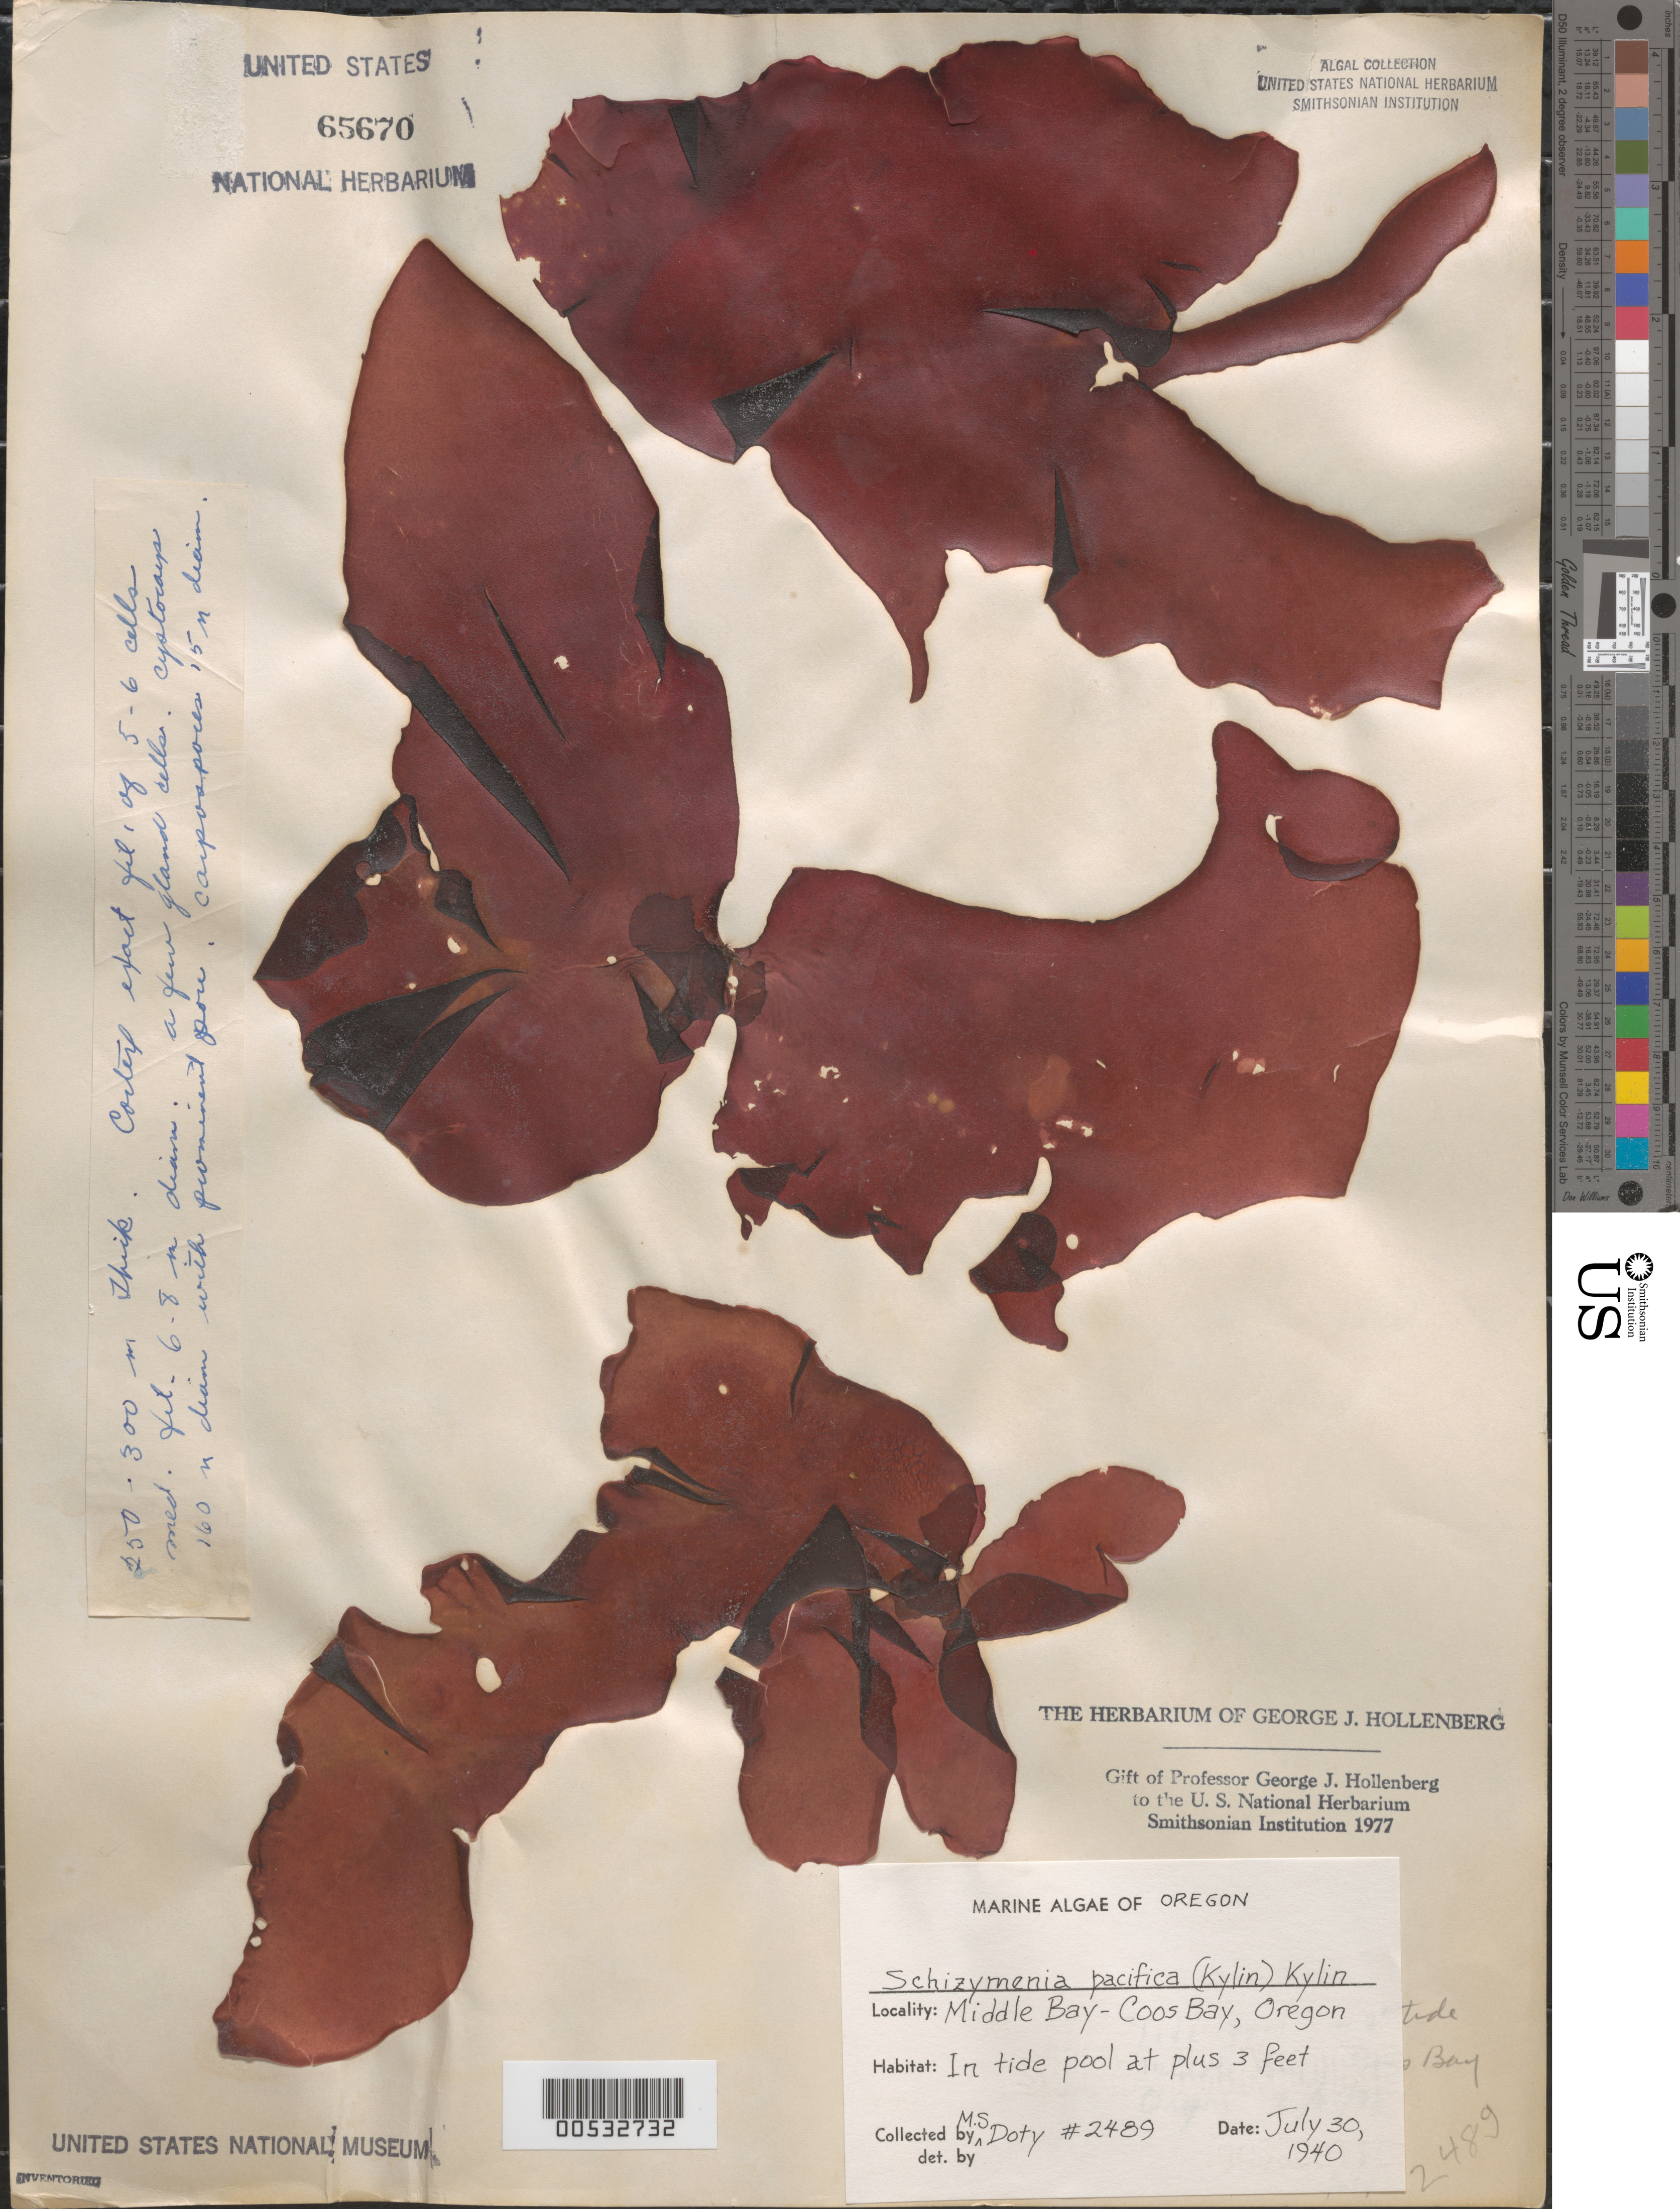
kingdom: Plantae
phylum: Rhodophyta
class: Florideophyceae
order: Nemastomatales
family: Schizymeniaceae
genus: Schizymenia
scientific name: Schizymenia pacifica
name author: (Kylin) Kylin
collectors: M. S. Doty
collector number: MSD 2489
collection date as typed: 30 Jul 1940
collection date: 1940-07-30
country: United States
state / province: Oregon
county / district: Coos County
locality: Middle Bay, Coos Bay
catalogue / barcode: US 65670